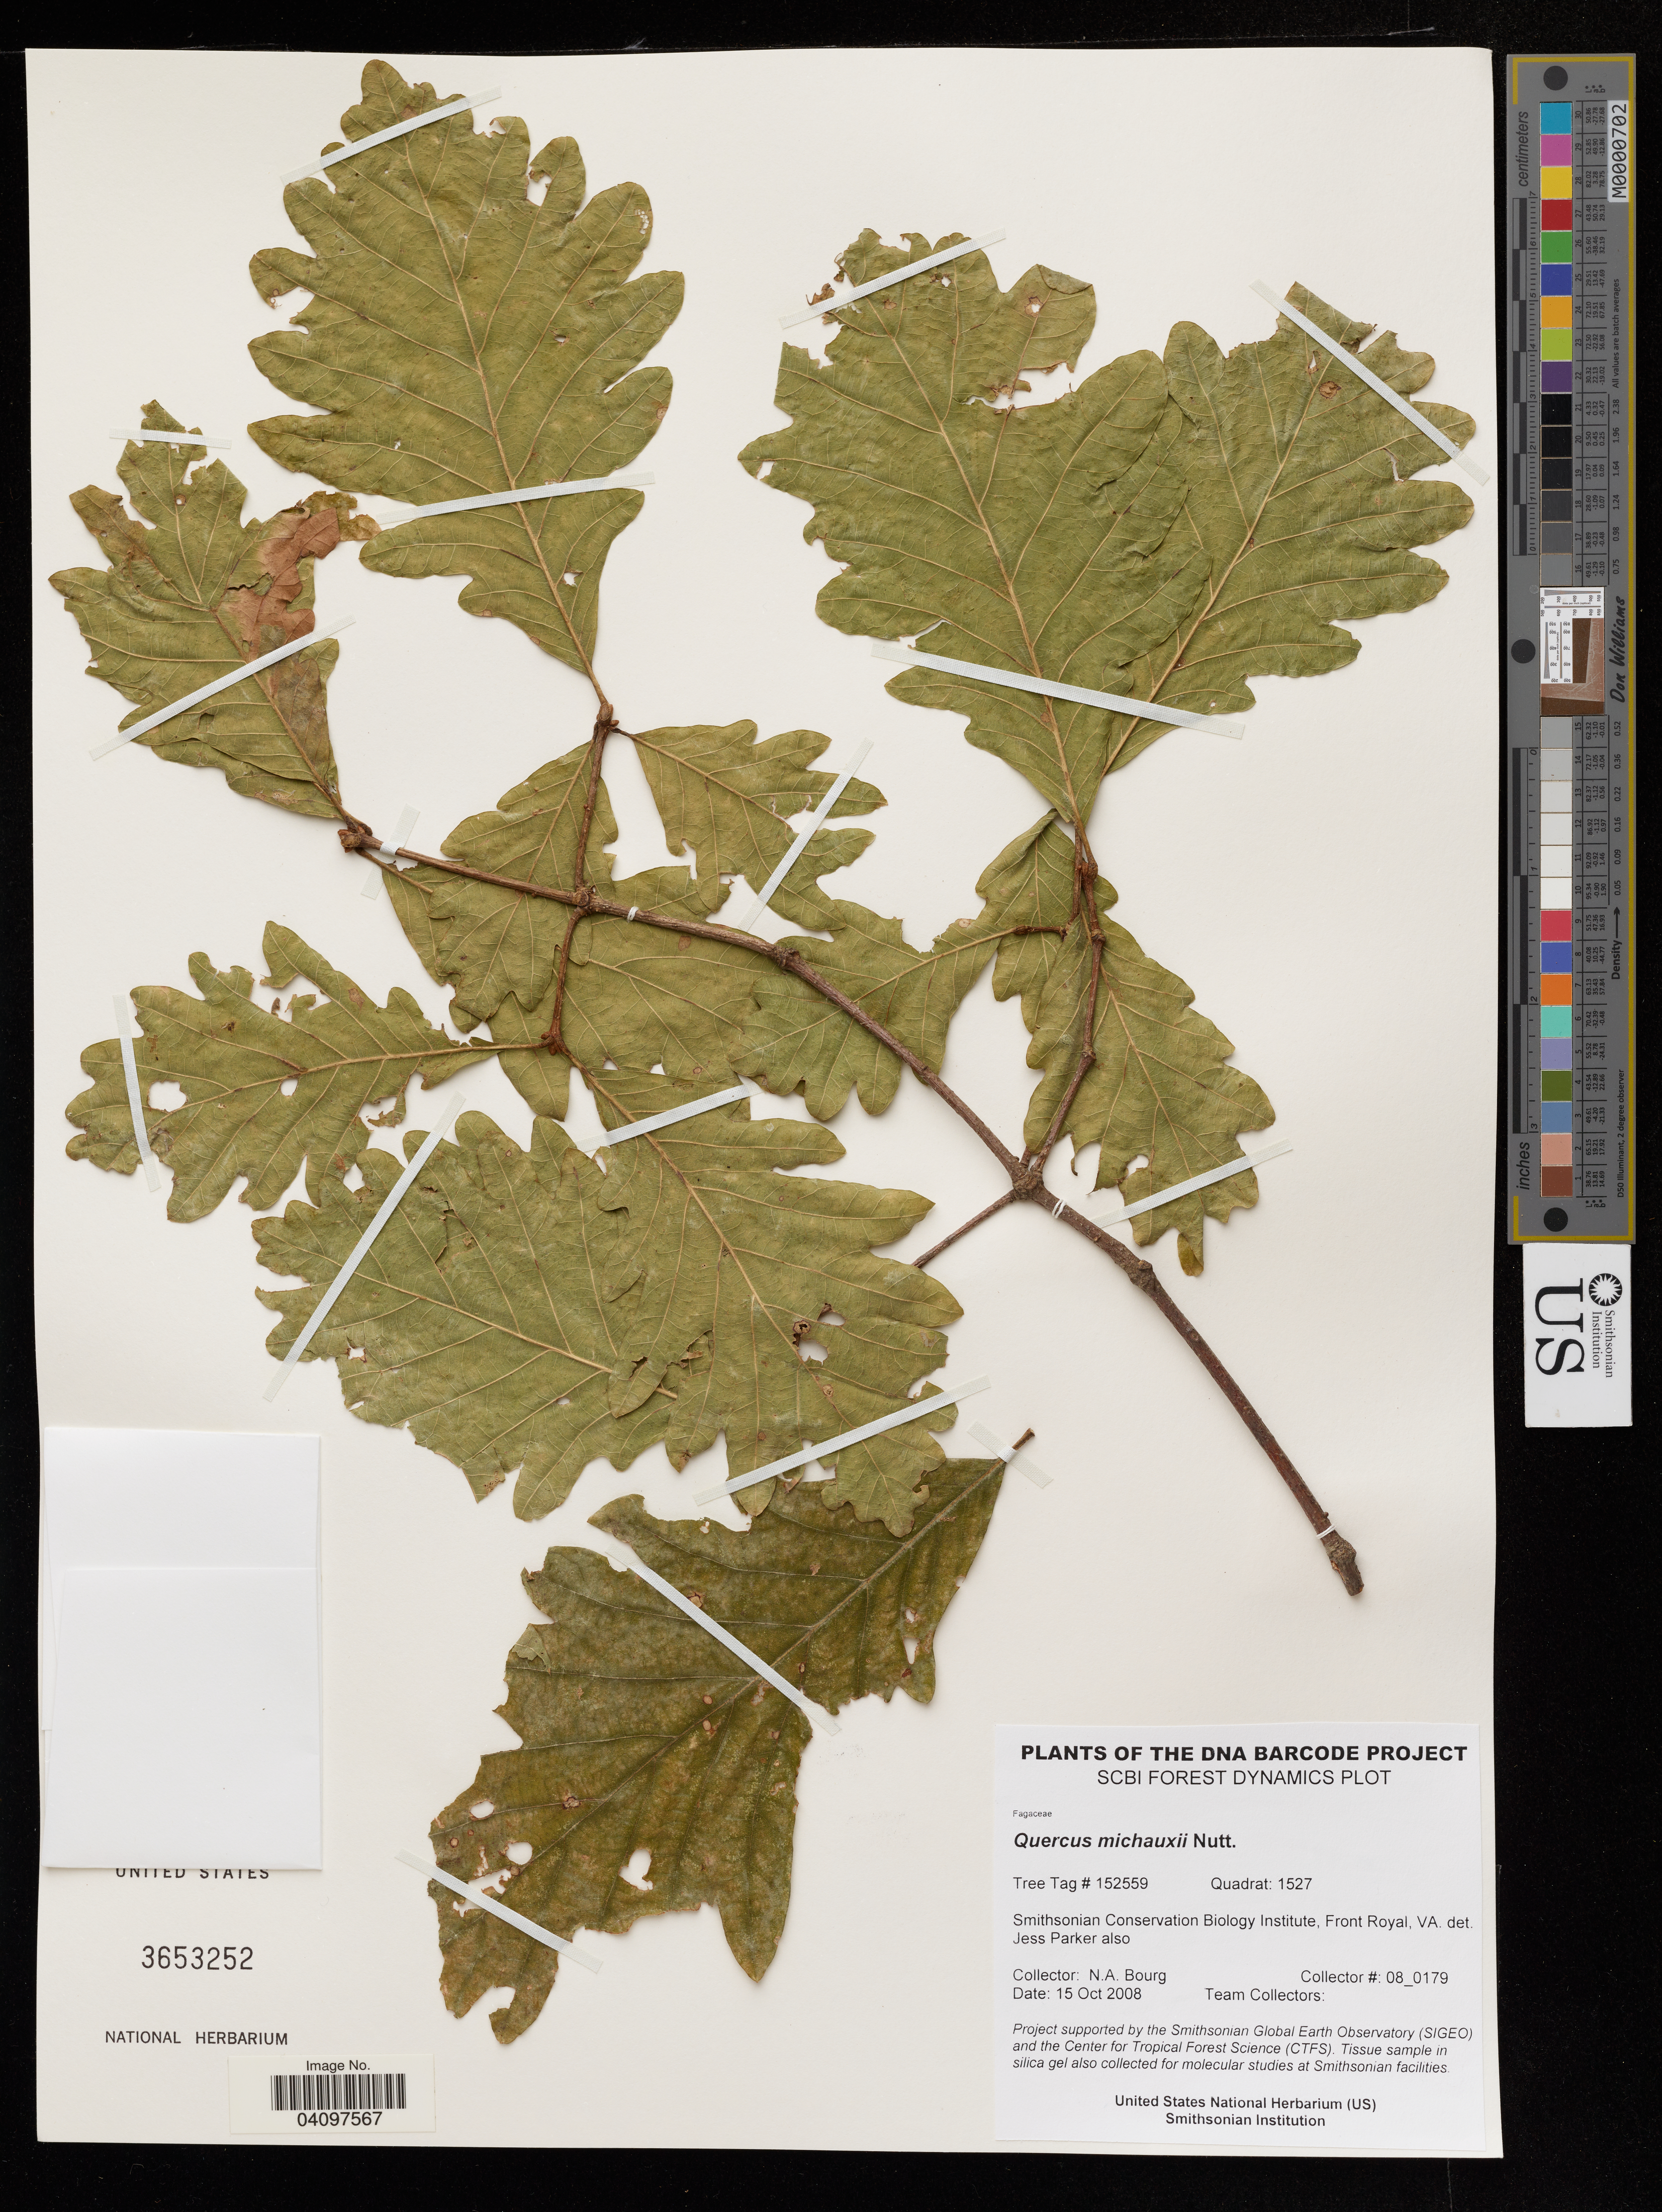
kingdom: Plantae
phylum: Tracheophyta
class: Magnoliopsida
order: Fagales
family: Fagaceae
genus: Quercus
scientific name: Quercus michauxii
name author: Nutt.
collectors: N. A. Bourg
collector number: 08_0179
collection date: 2008-10-15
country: United States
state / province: Virginia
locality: Smithsonian Conservation Biology Institute, Front Royal.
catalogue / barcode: US 3653252